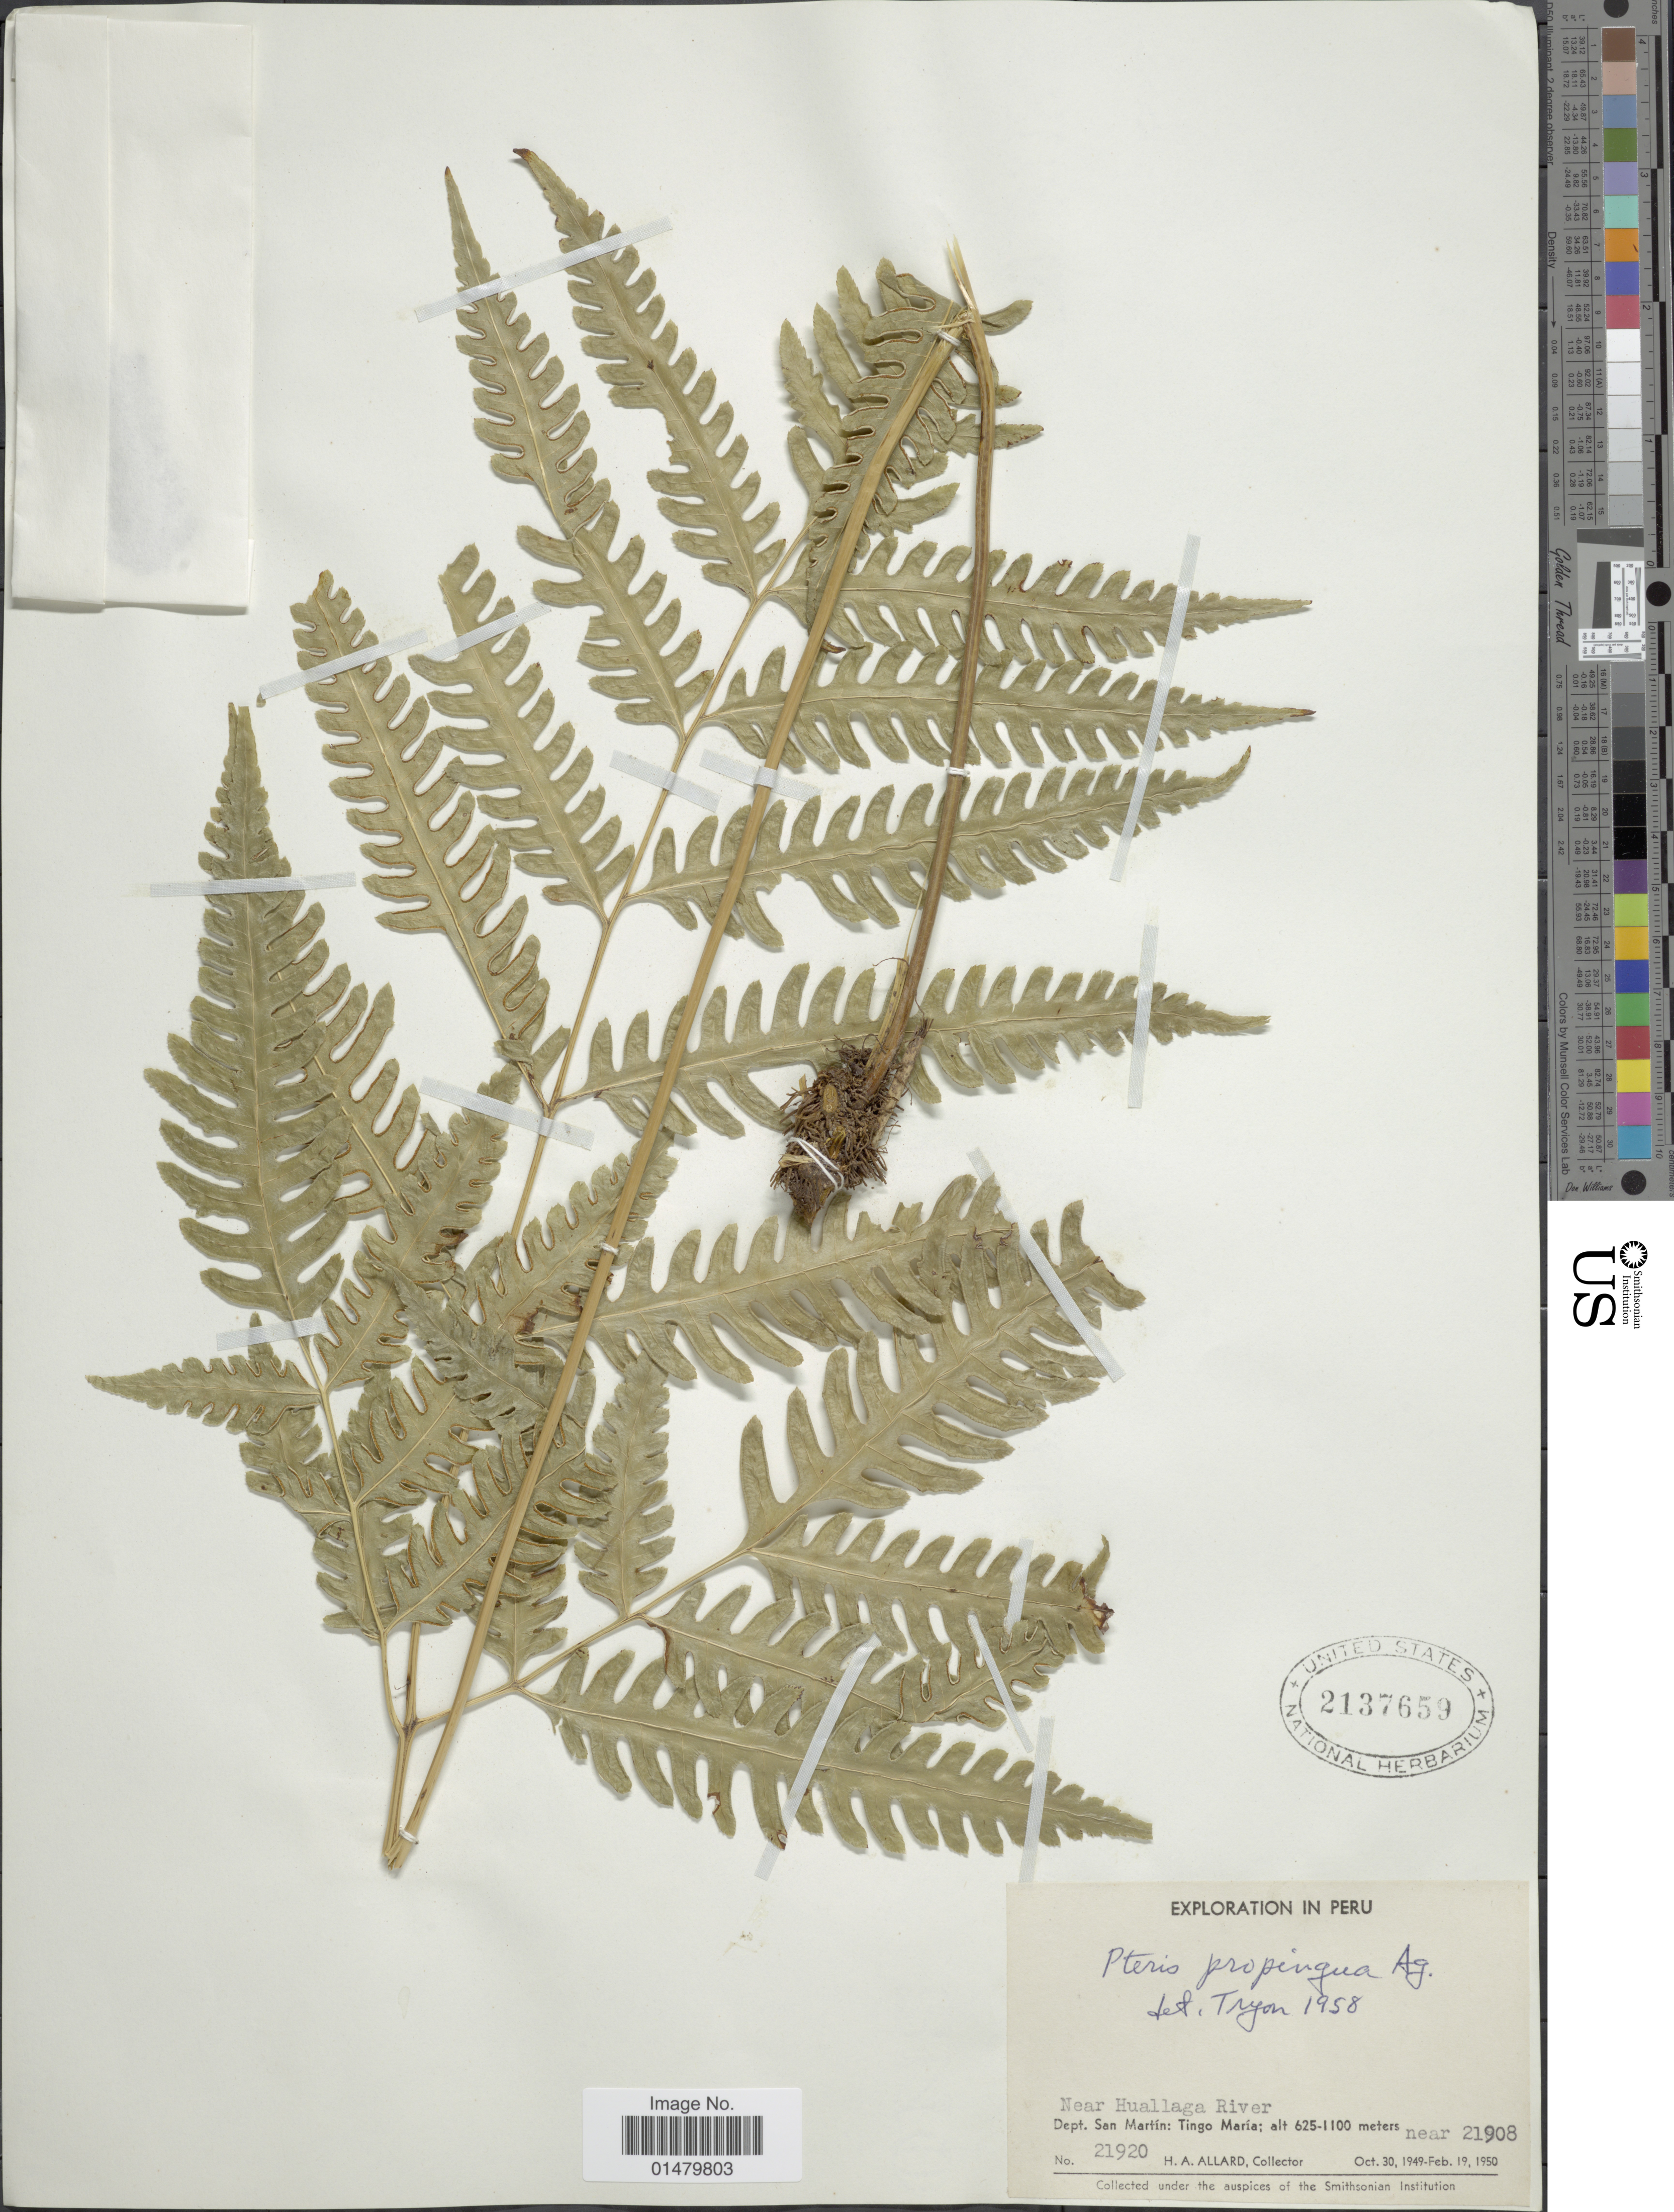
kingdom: Plantae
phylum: Tracheophyta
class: Polypodiopsida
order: Polypodiales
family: Pteridaceae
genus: Pteris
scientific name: Pteris propinqua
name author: J. Agardh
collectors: H. A. Allard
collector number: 21920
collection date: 1949-10-30/1950-02-19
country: Peru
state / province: San Martín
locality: Near Huallaga River. Dept. San Martin: Tingo Maria. near 21908.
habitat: near river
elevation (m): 625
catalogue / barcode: US 2137659